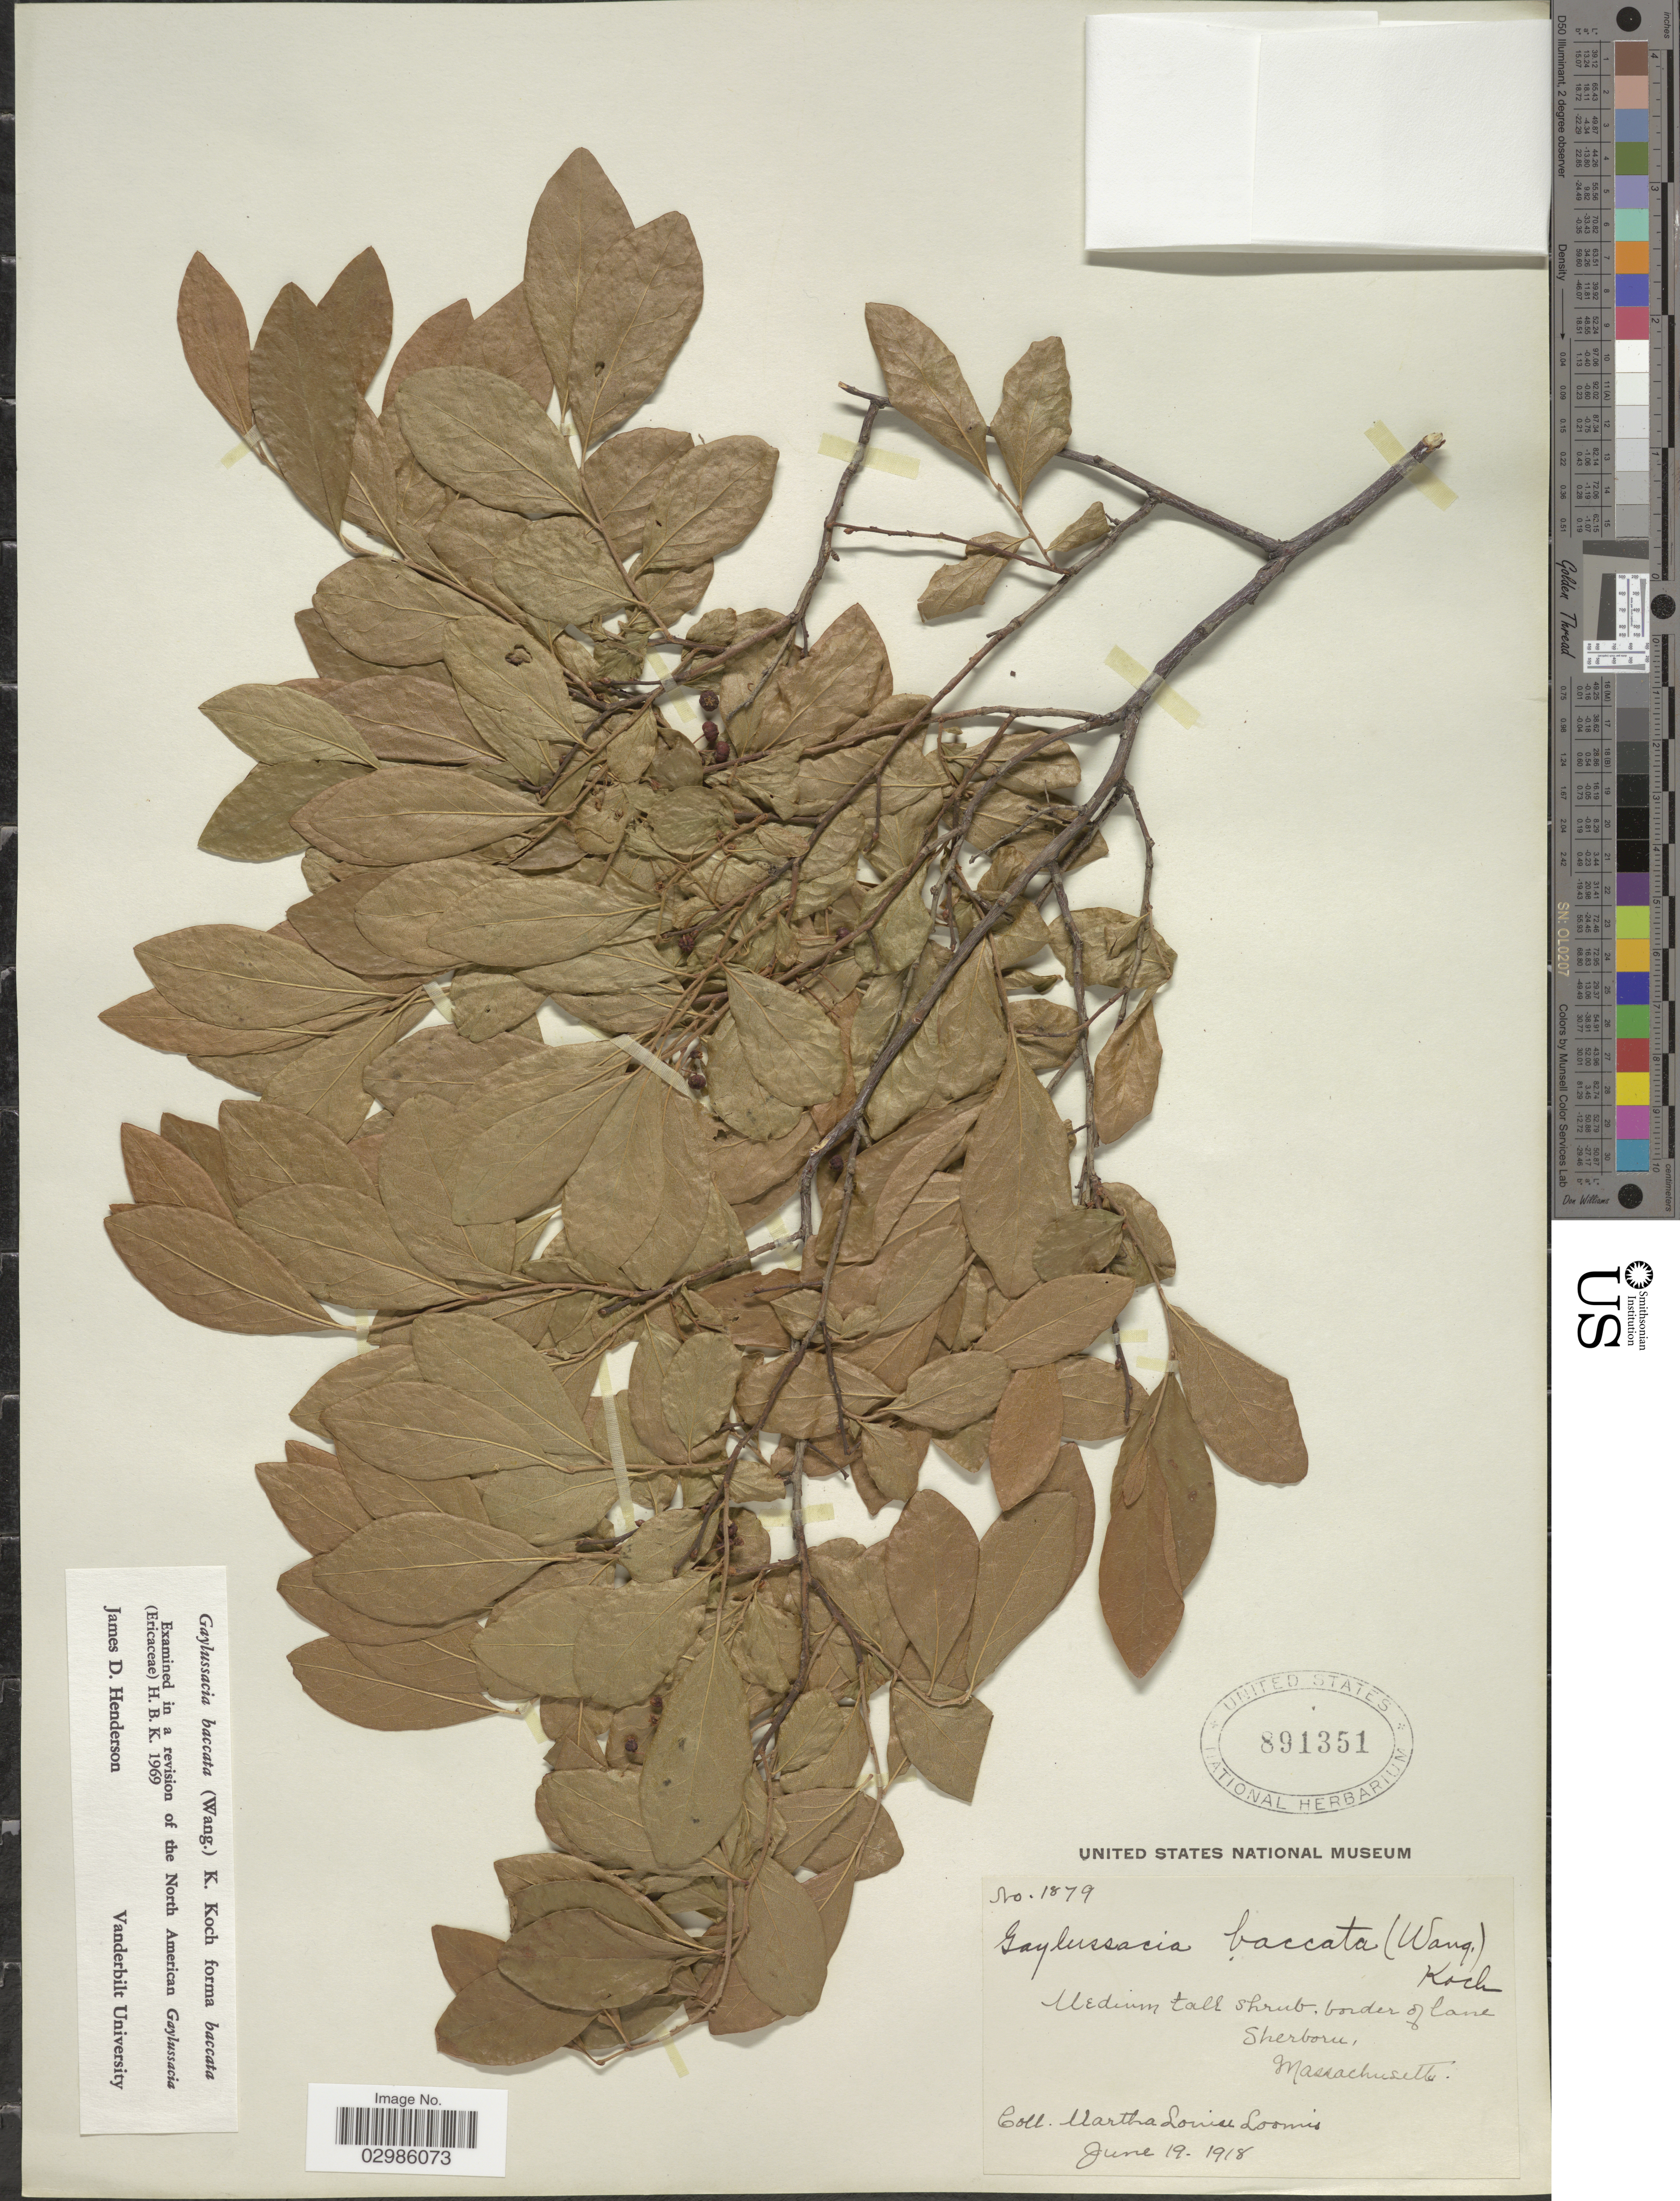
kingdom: Plantae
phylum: Tracheophyta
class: Magnoliopsida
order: Ericales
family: Ericaceae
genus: Gaylussacia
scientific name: Gaylussacia baccata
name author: (Wangenh.) K. Koch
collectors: M. L. Loomis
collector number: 1879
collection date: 1918-06-19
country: United States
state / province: Massachusetts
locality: Border of lane, Sherborn.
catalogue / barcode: US 891351